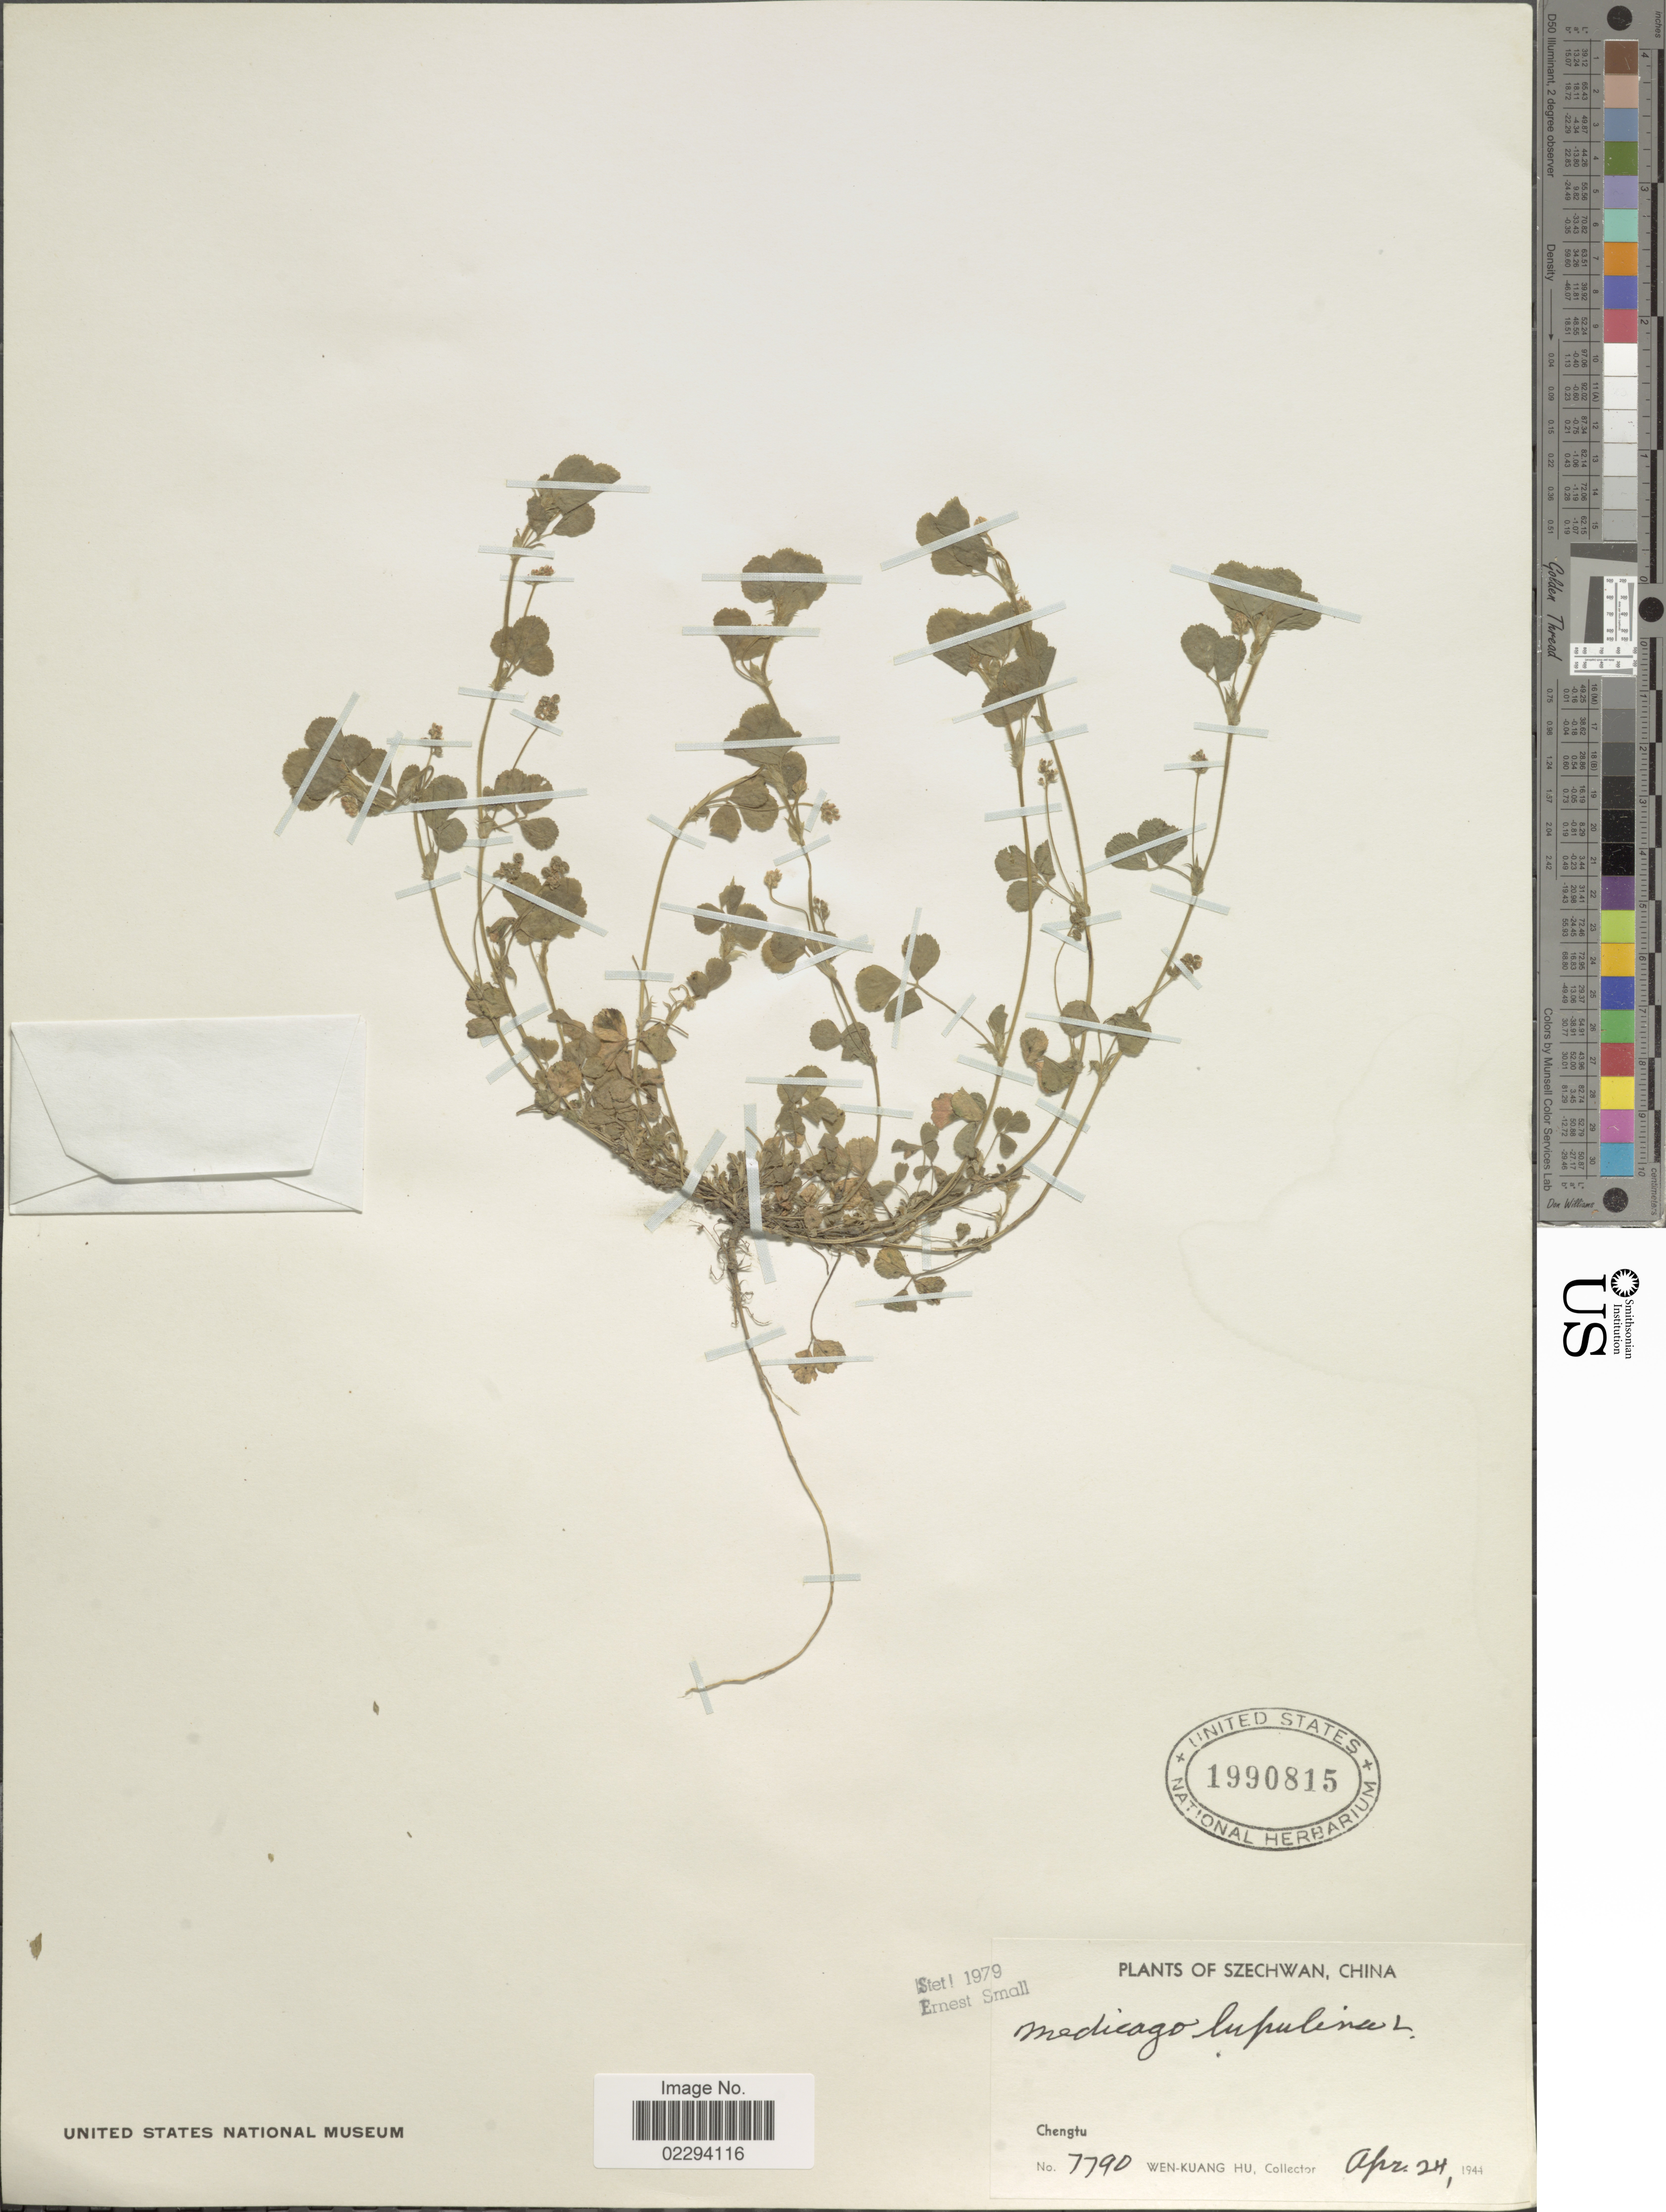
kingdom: Plantae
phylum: Tracheophyta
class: Magnoliopsida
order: Fabales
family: Fabaceae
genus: Medicago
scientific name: Medicago lupulina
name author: L.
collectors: W. K. Hu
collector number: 7790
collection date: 1944-04-24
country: China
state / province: Sichuan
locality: Szechwan. Chengtu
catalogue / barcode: US 1990815